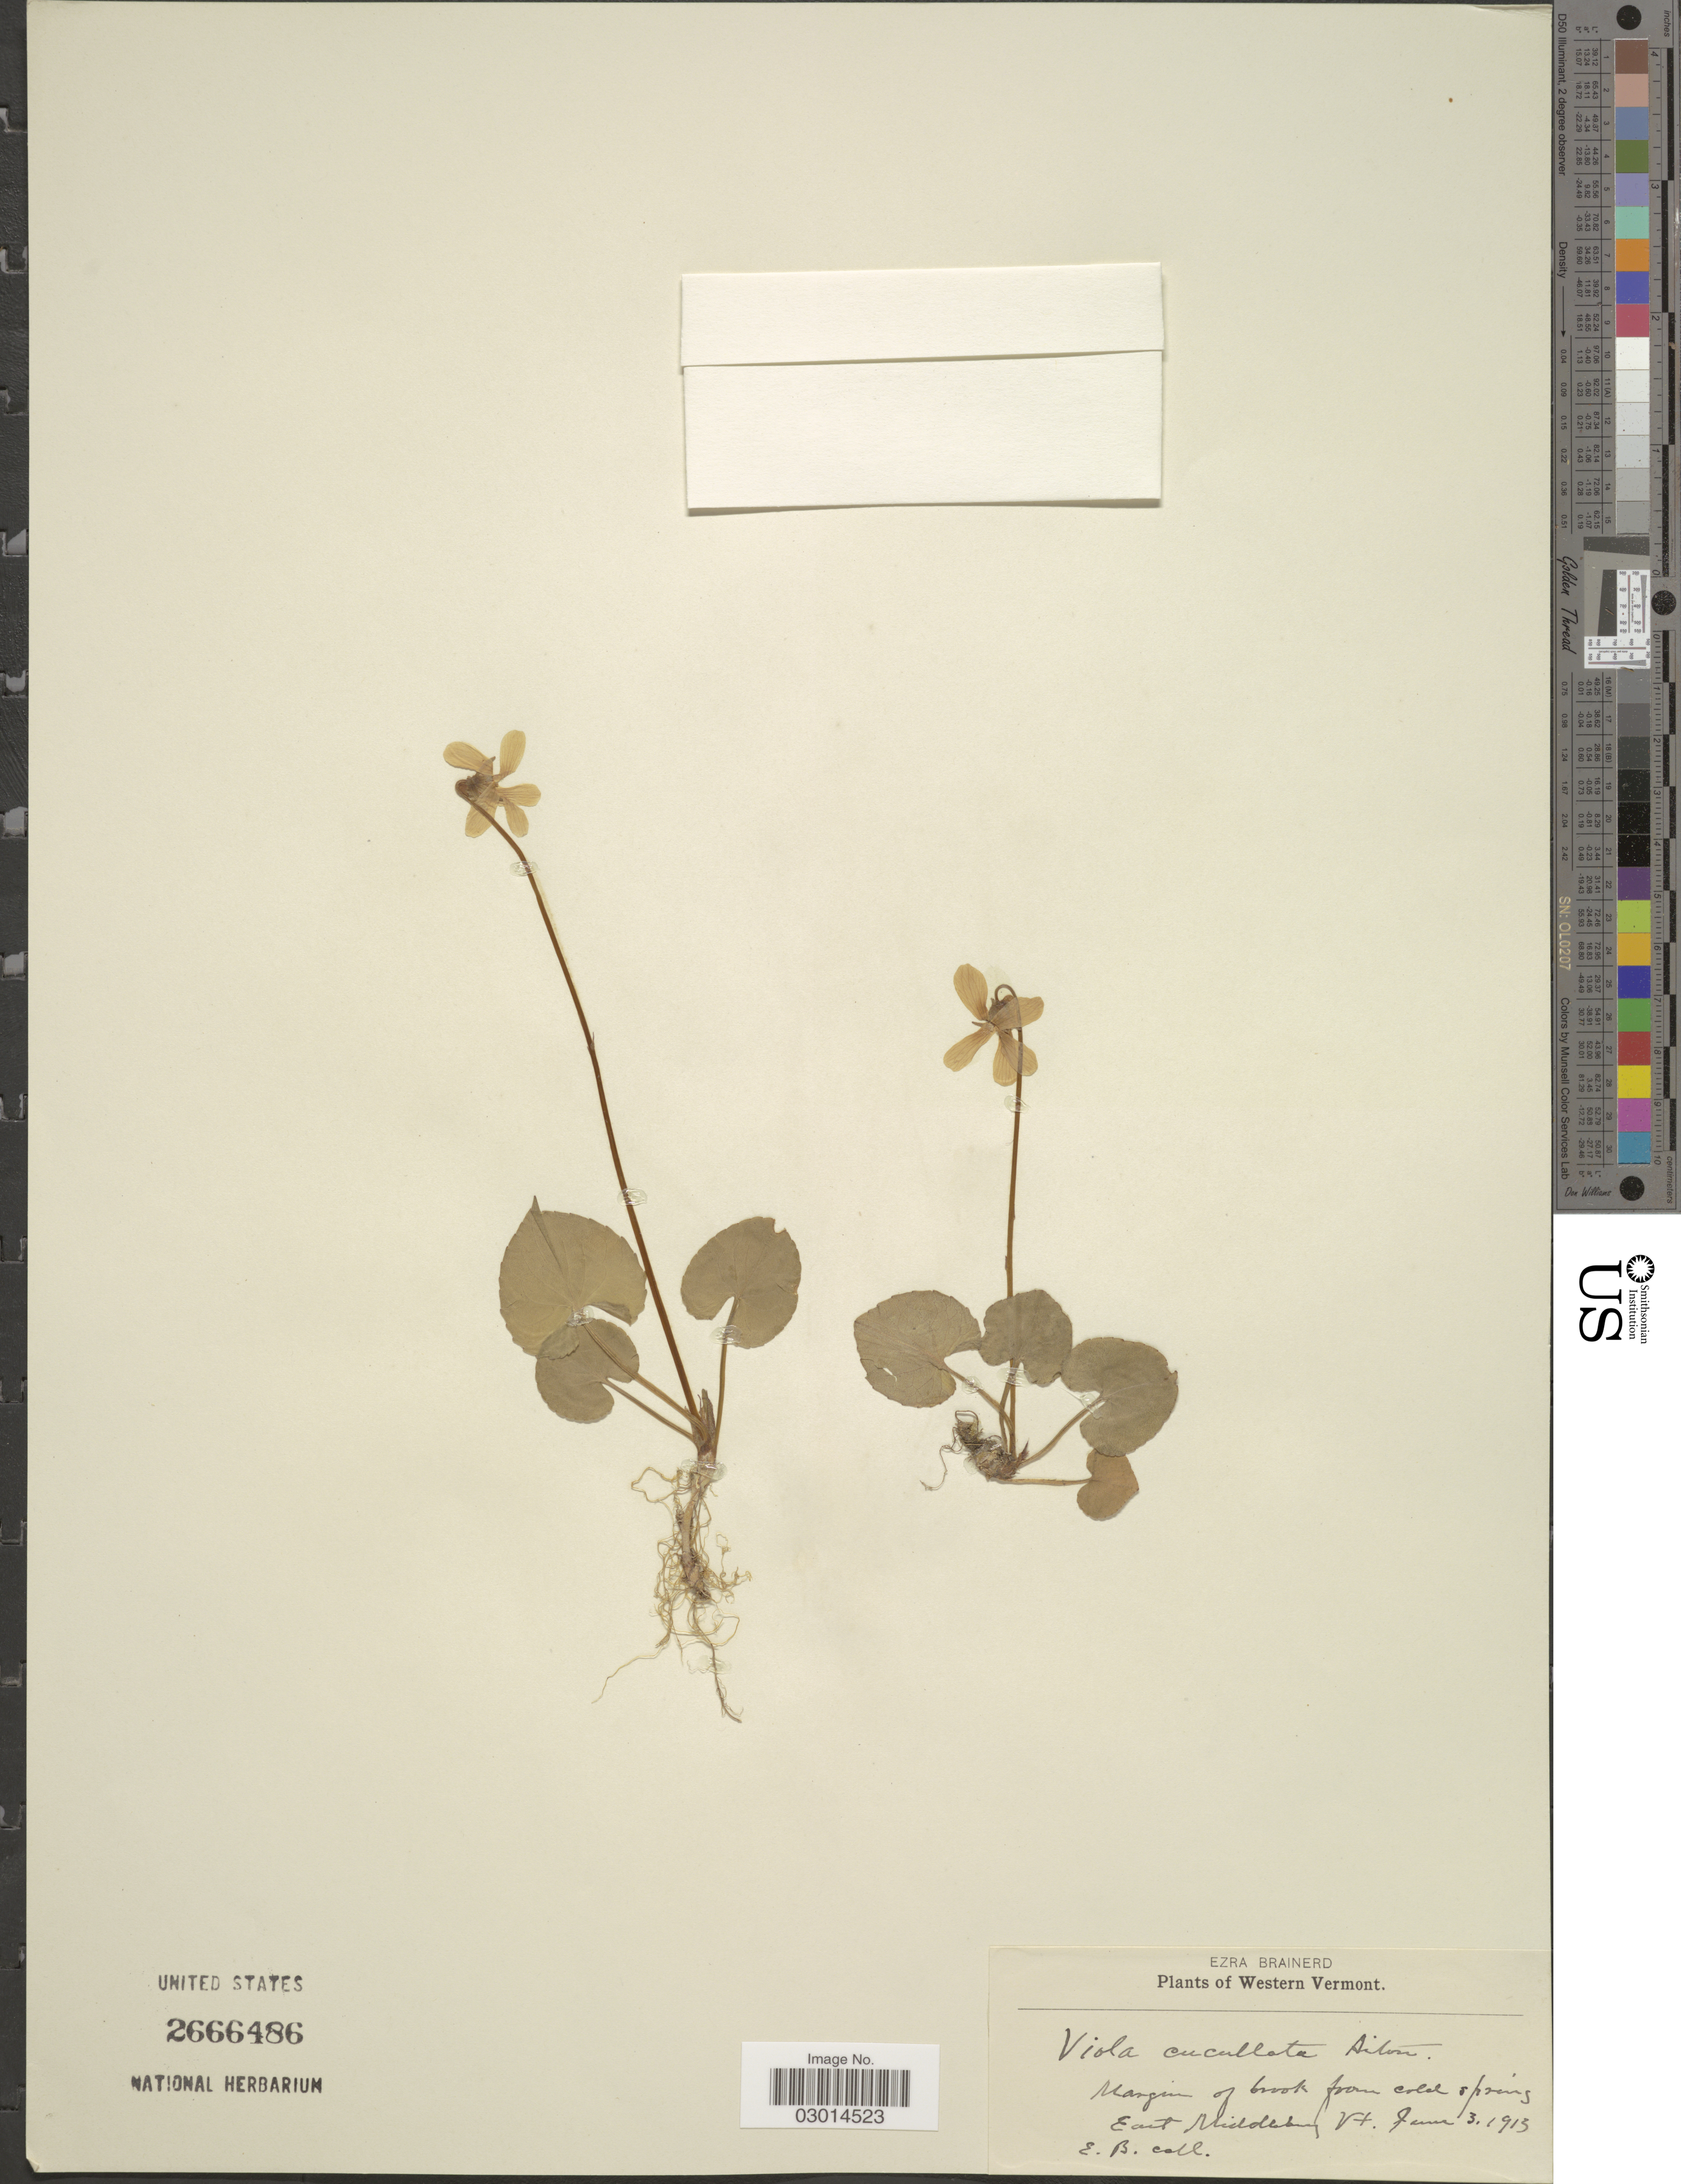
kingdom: Plantae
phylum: Tracheophyta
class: Magnoliopsida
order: Malpighiales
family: Violaceae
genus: Viola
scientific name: Viola cucullata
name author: Aiton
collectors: E. Brainerd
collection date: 1913-06-03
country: United States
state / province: Vermont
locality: Western Vermont. Margin of brook from cold spring East Middlebury.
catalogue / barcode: US 2666486